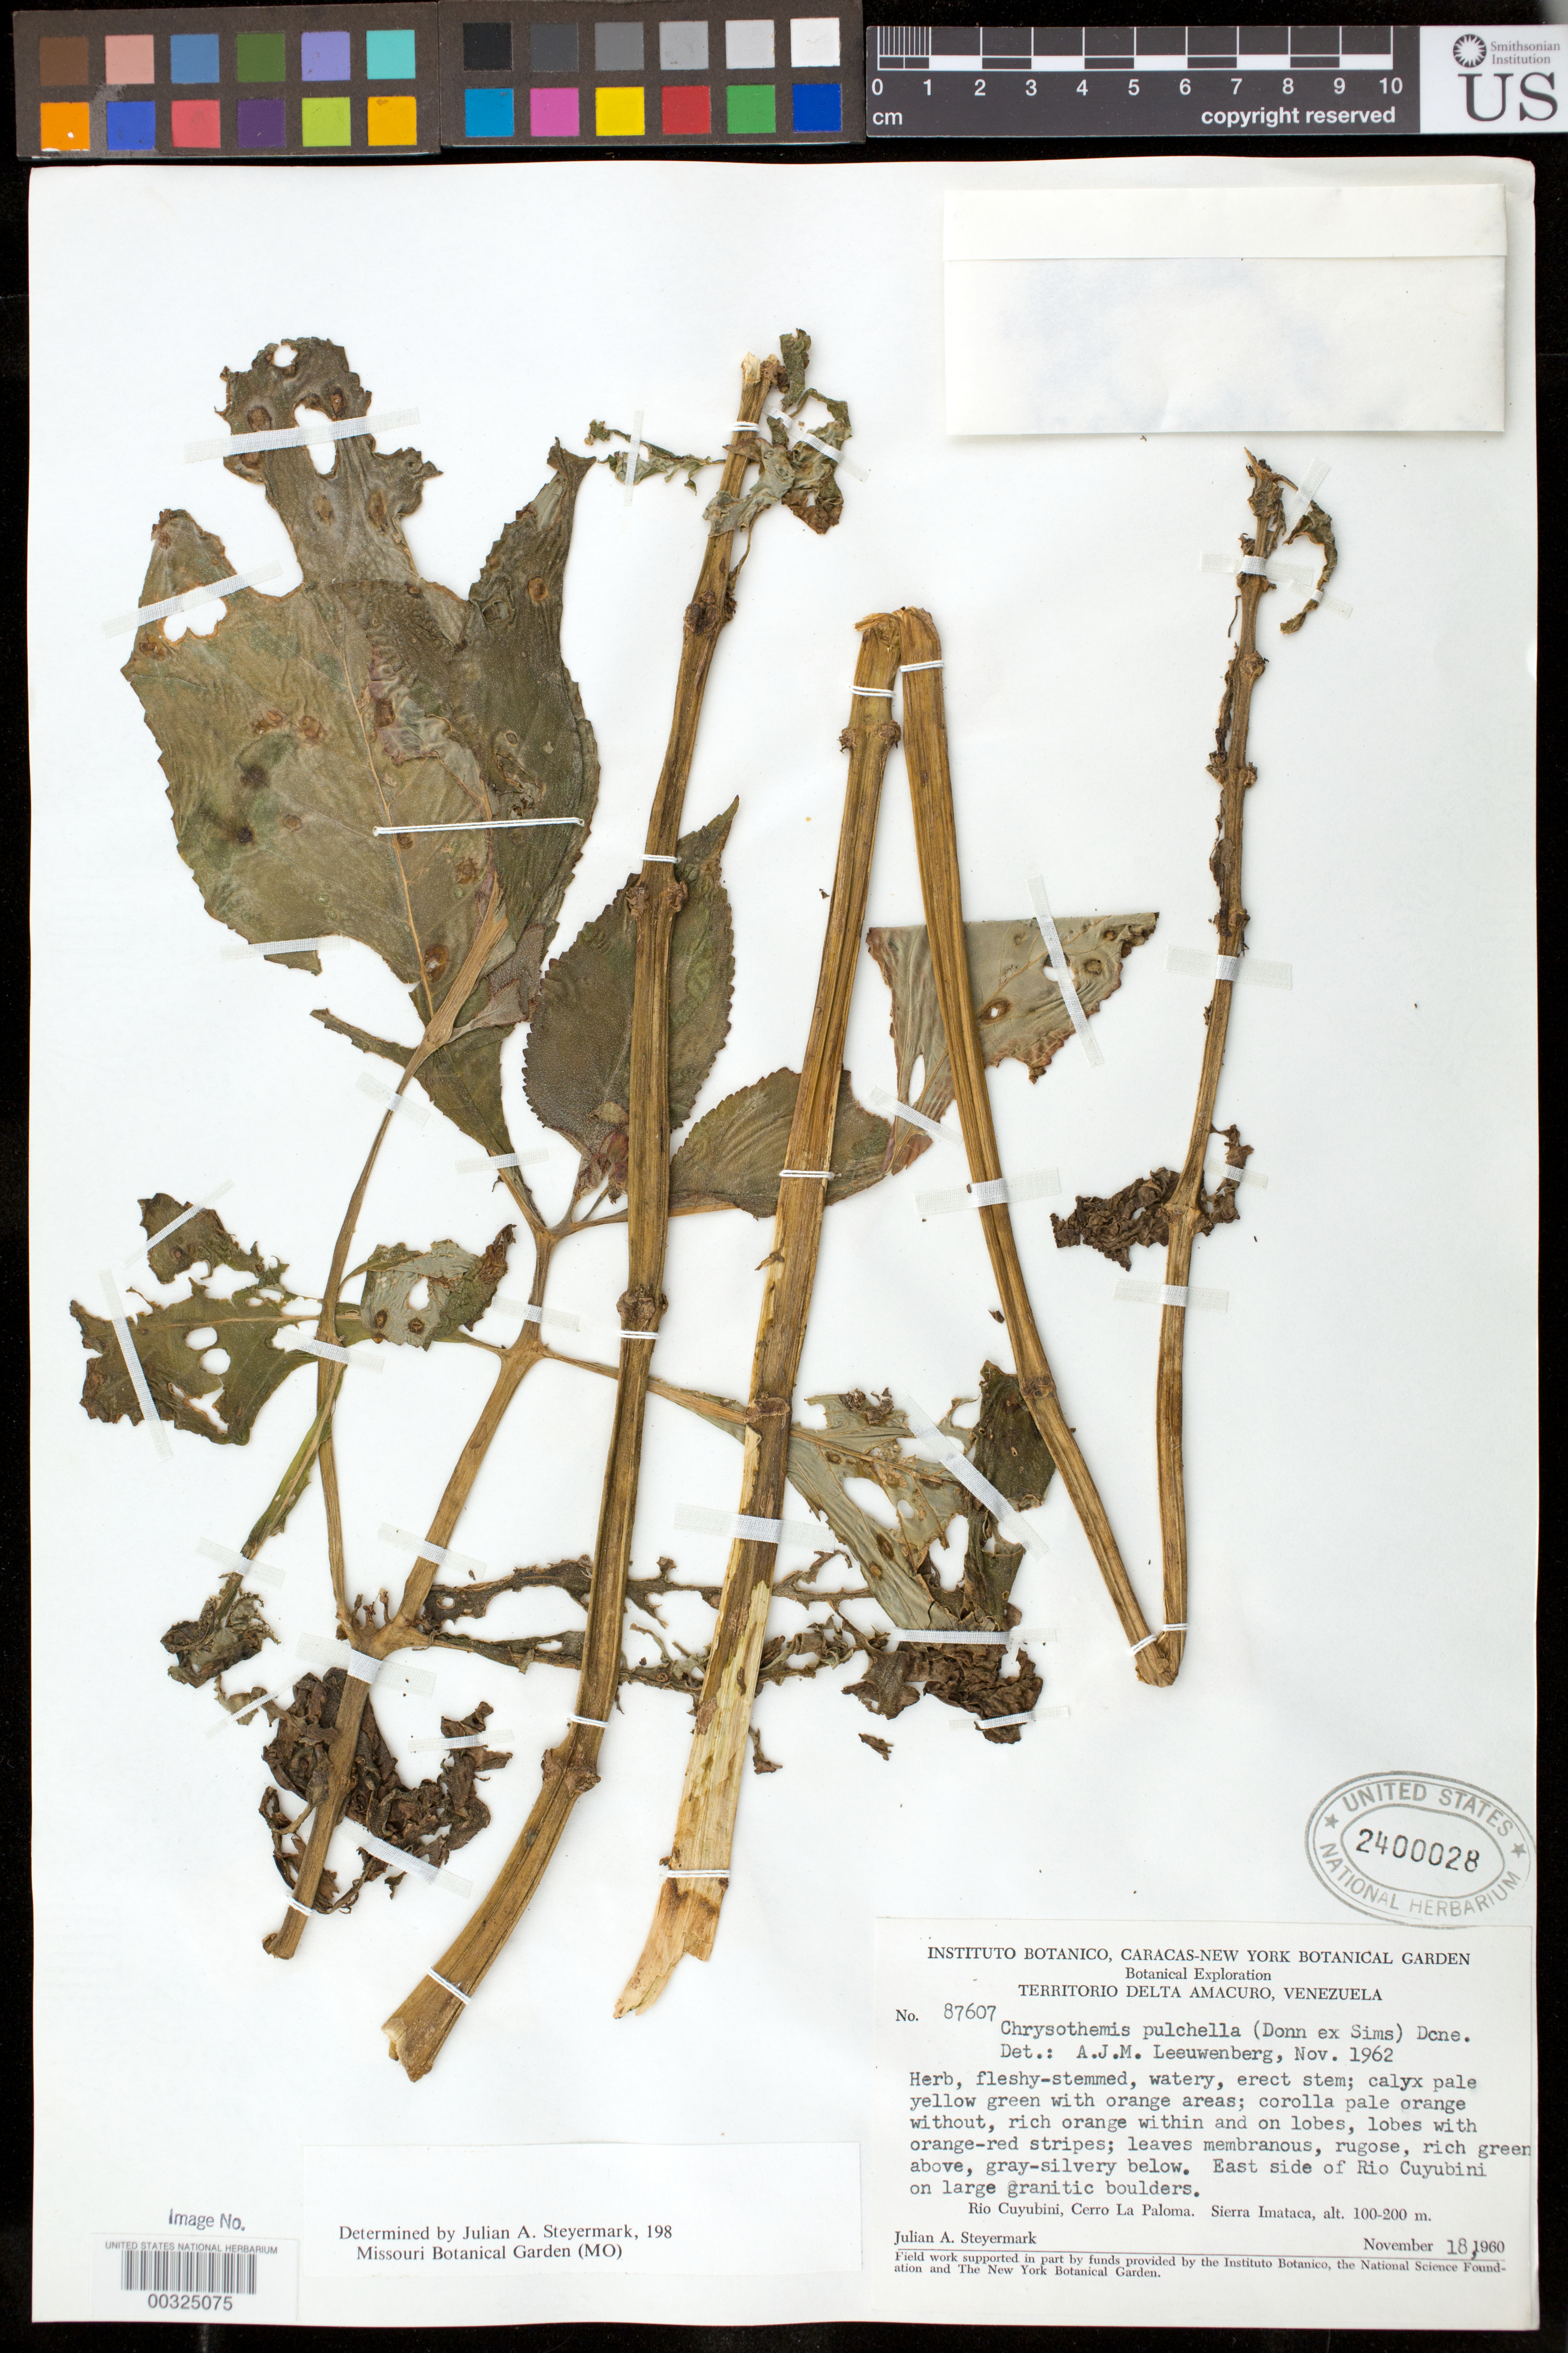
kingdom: Plantae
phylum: Tracheophyta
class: Magnoliopsida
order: Lamiales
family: Gesneriaceae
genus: Chrysothemis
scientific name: Chrysothemis pulchella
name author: (Donn ex Sims) Decne.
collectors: J. Steyermark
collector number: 87607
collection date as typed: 18 Nov 1960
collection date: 1960-11-18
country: Venezuela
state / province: Delta Amacuro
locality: Rio Cuyubini, Cerro La Paloma, Sierra Imataca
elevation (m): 100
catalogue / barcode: US 2400028